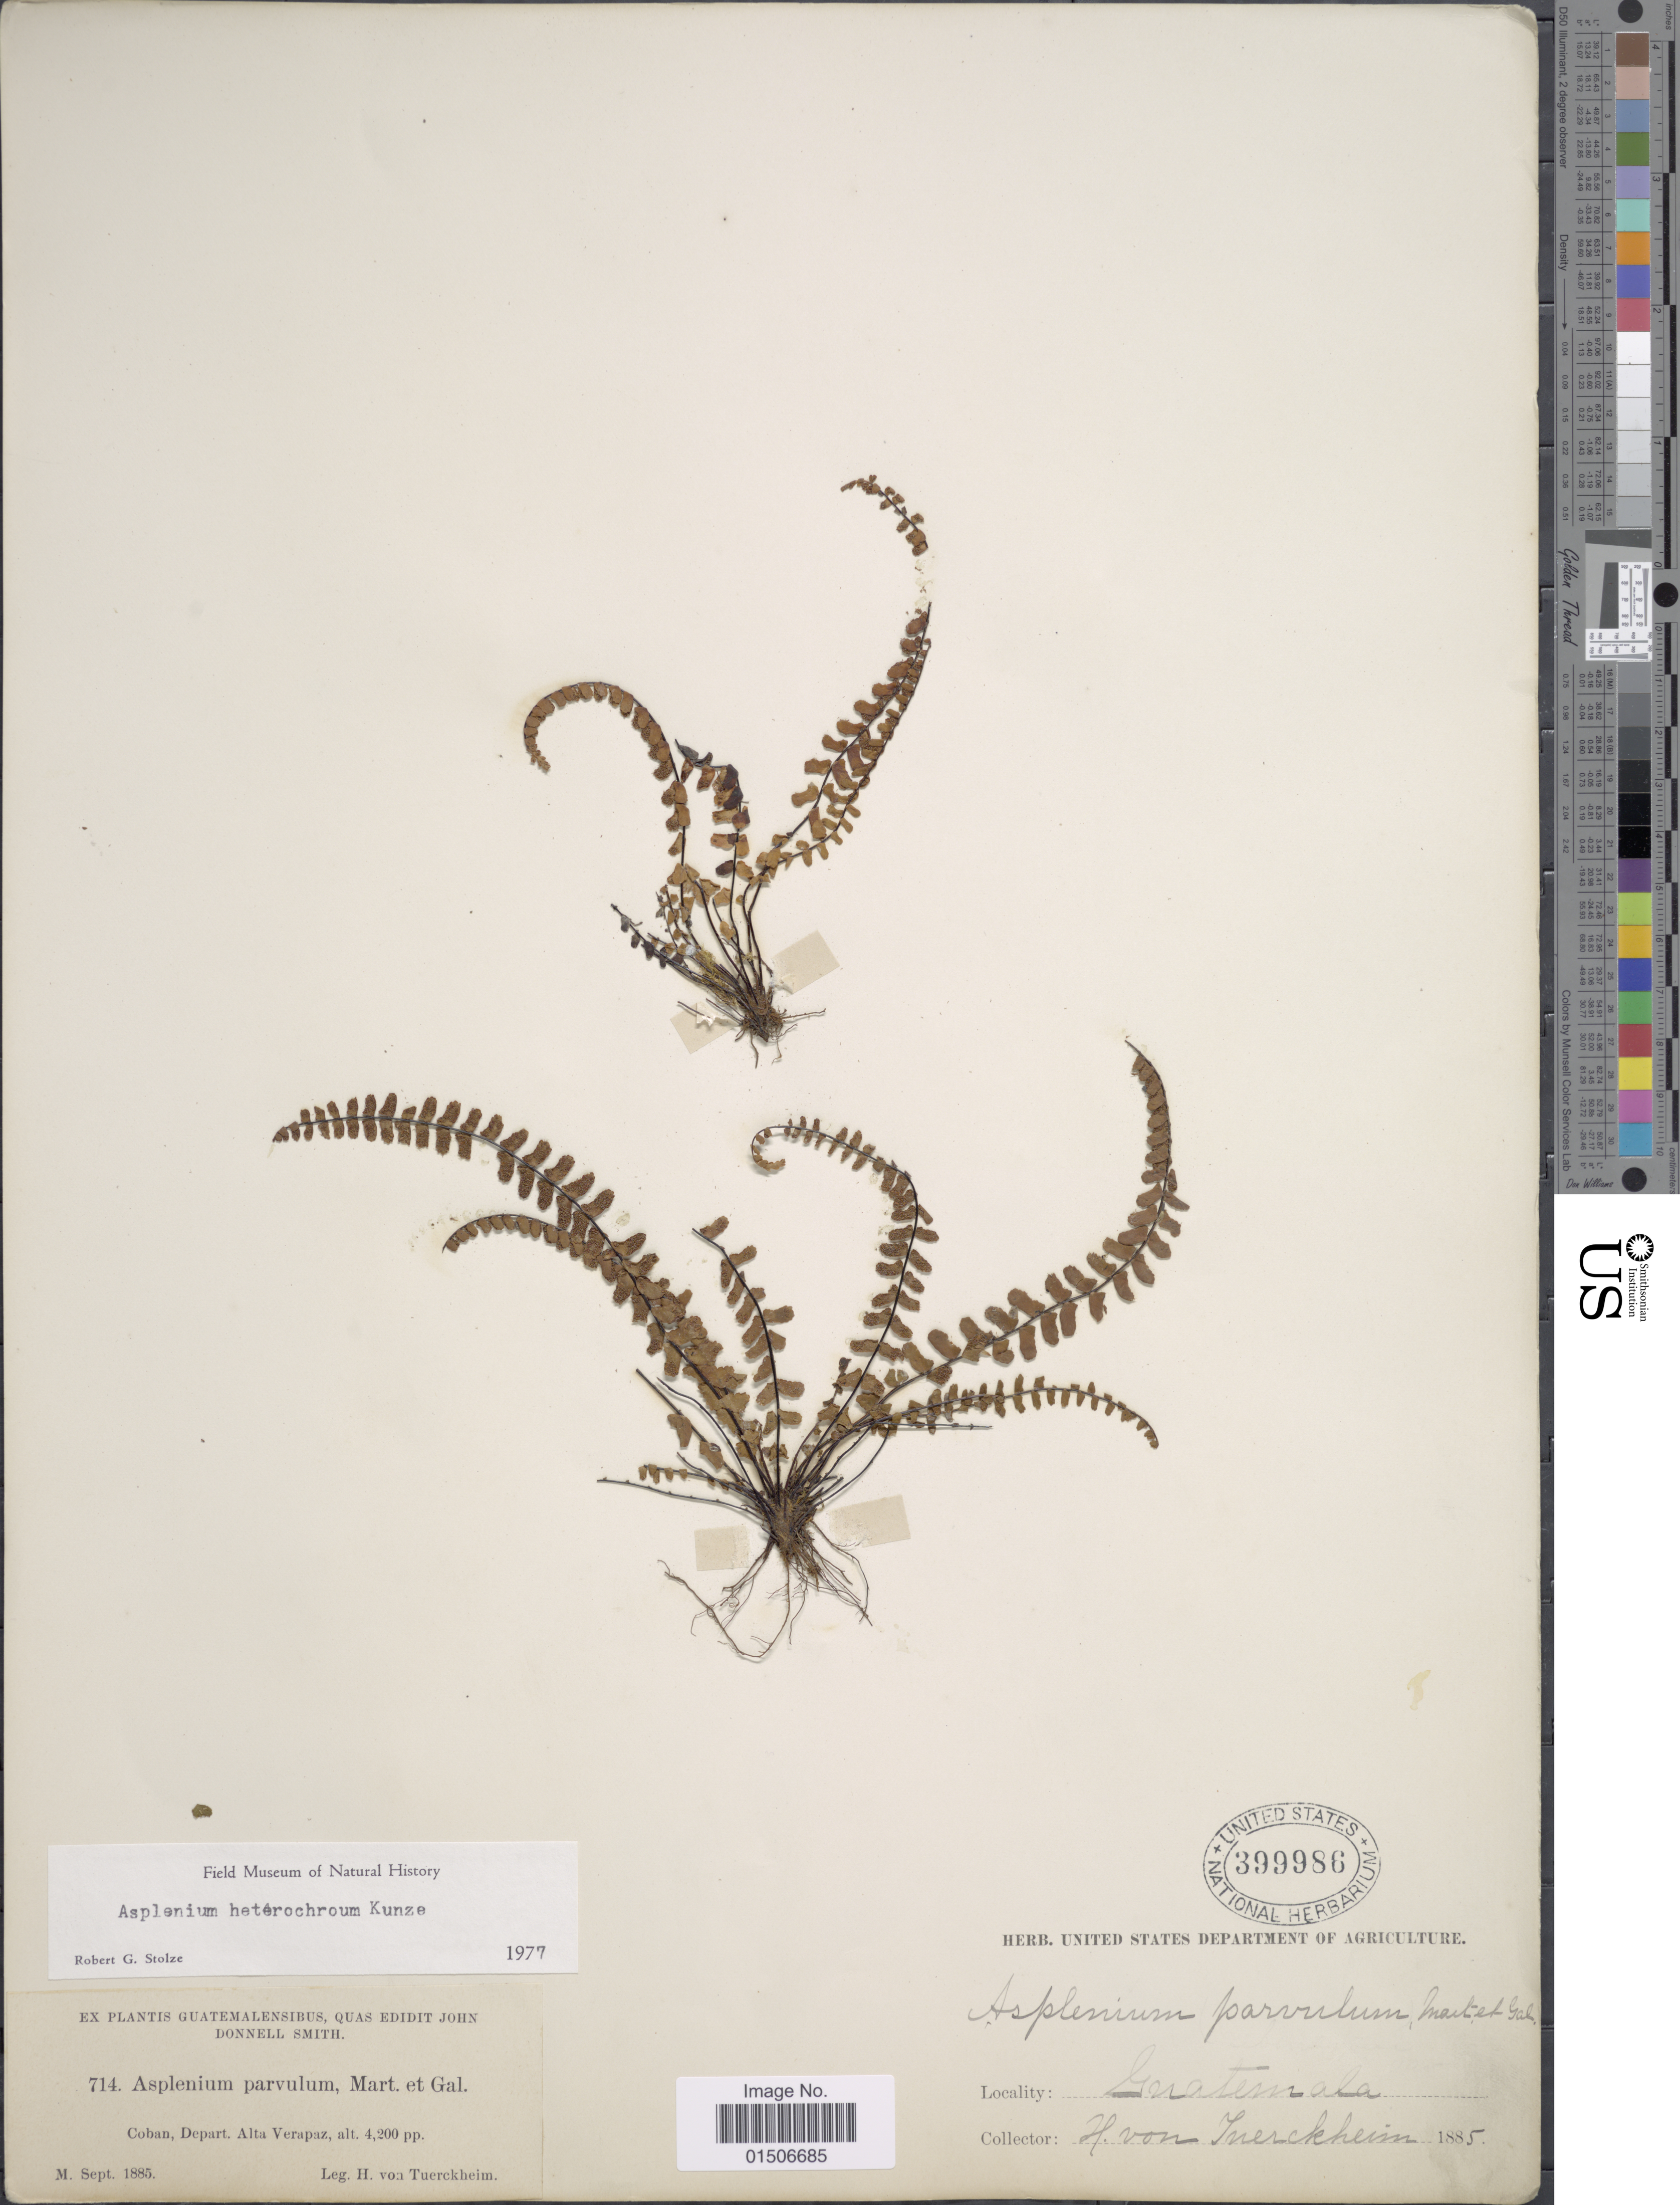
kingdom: Plantae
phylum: Tracheophyta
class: Polypodiopsida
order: Polypodiales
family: Aspleniaceae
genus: Asplenium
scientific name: Asplenium heterochroum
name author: Kunze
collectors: H. von Türckheim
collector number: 714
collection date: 1885-09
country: Guatemala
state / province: Alta Verapaz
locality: Coban, Depart. Alta Verapaz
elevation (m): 1280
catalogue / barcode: US 399986